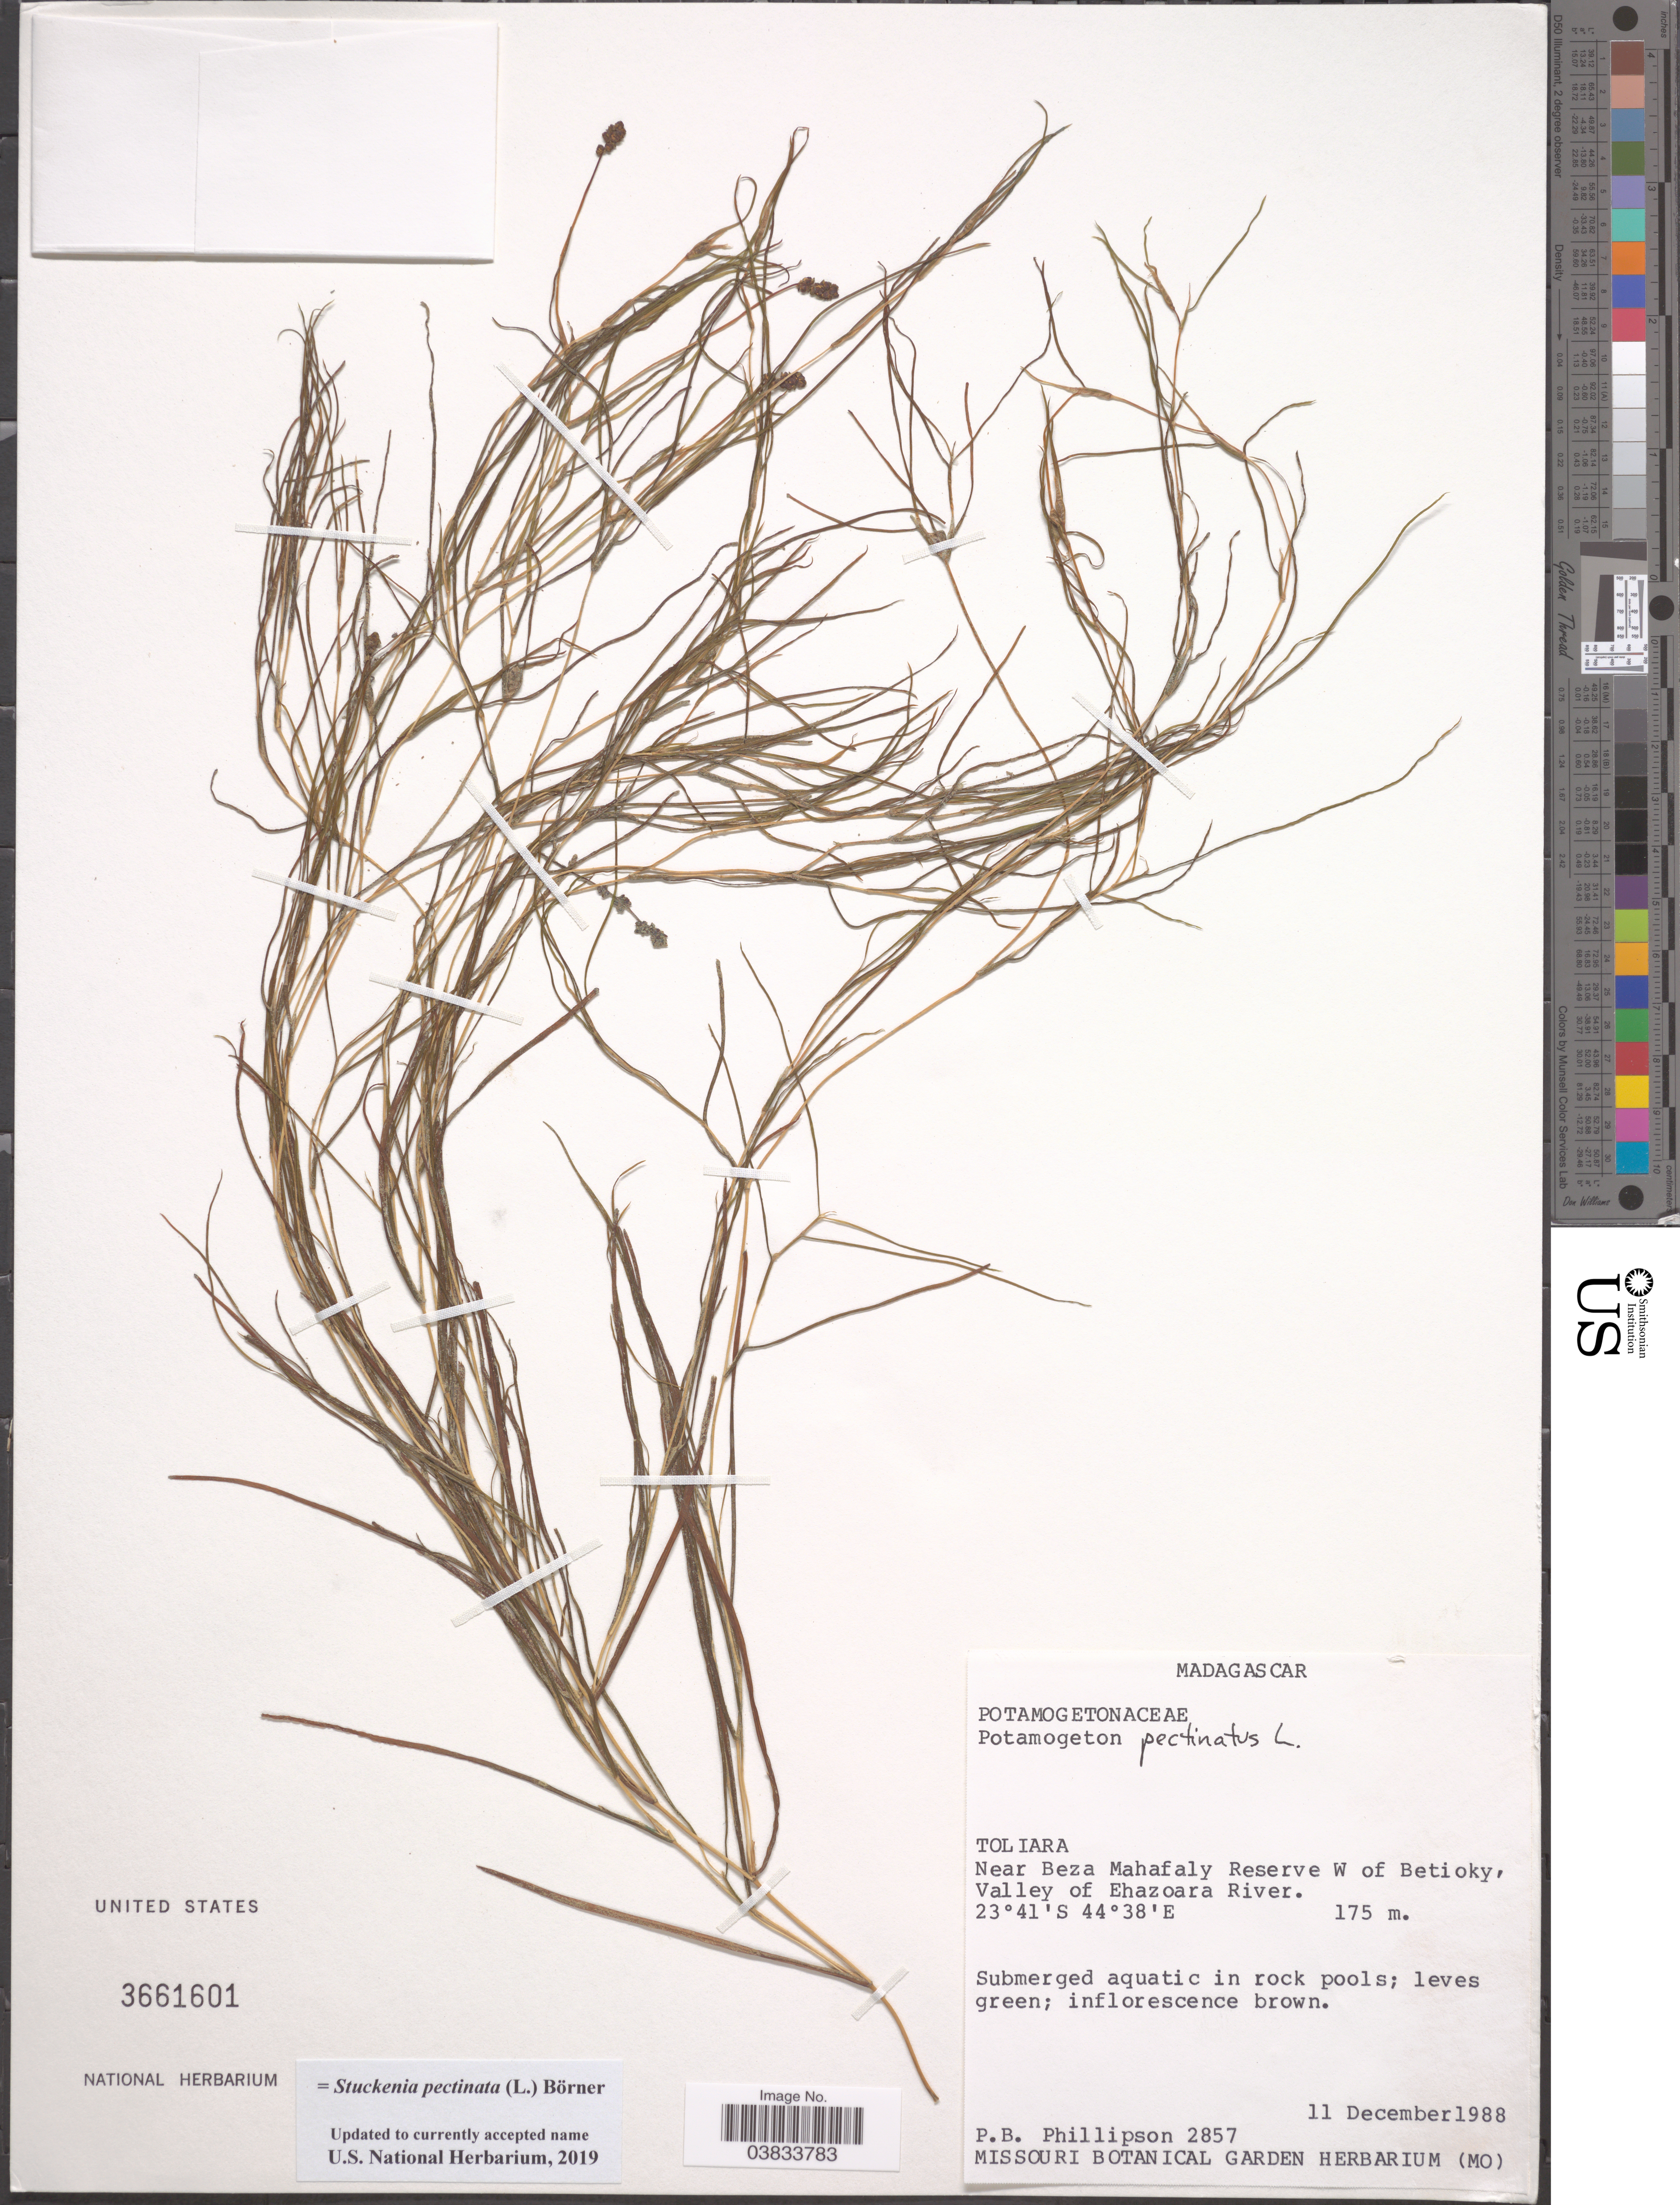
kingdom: Plantae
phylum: Tracheophyta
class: Liliopsida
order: Alismatales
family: Potamogetonaceae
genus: Stuckenia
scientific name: Stuckenia pectinata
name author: (L.) Börner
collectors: P. B. Phillipson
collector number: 2857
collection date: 1988-12-11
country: Madagascar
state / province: Atsimo-Andrefana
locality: Near Beza Mahafaly Reserve W of Betioky, Valley of Ehazoara River.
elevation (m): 175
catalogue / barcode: US 3661601